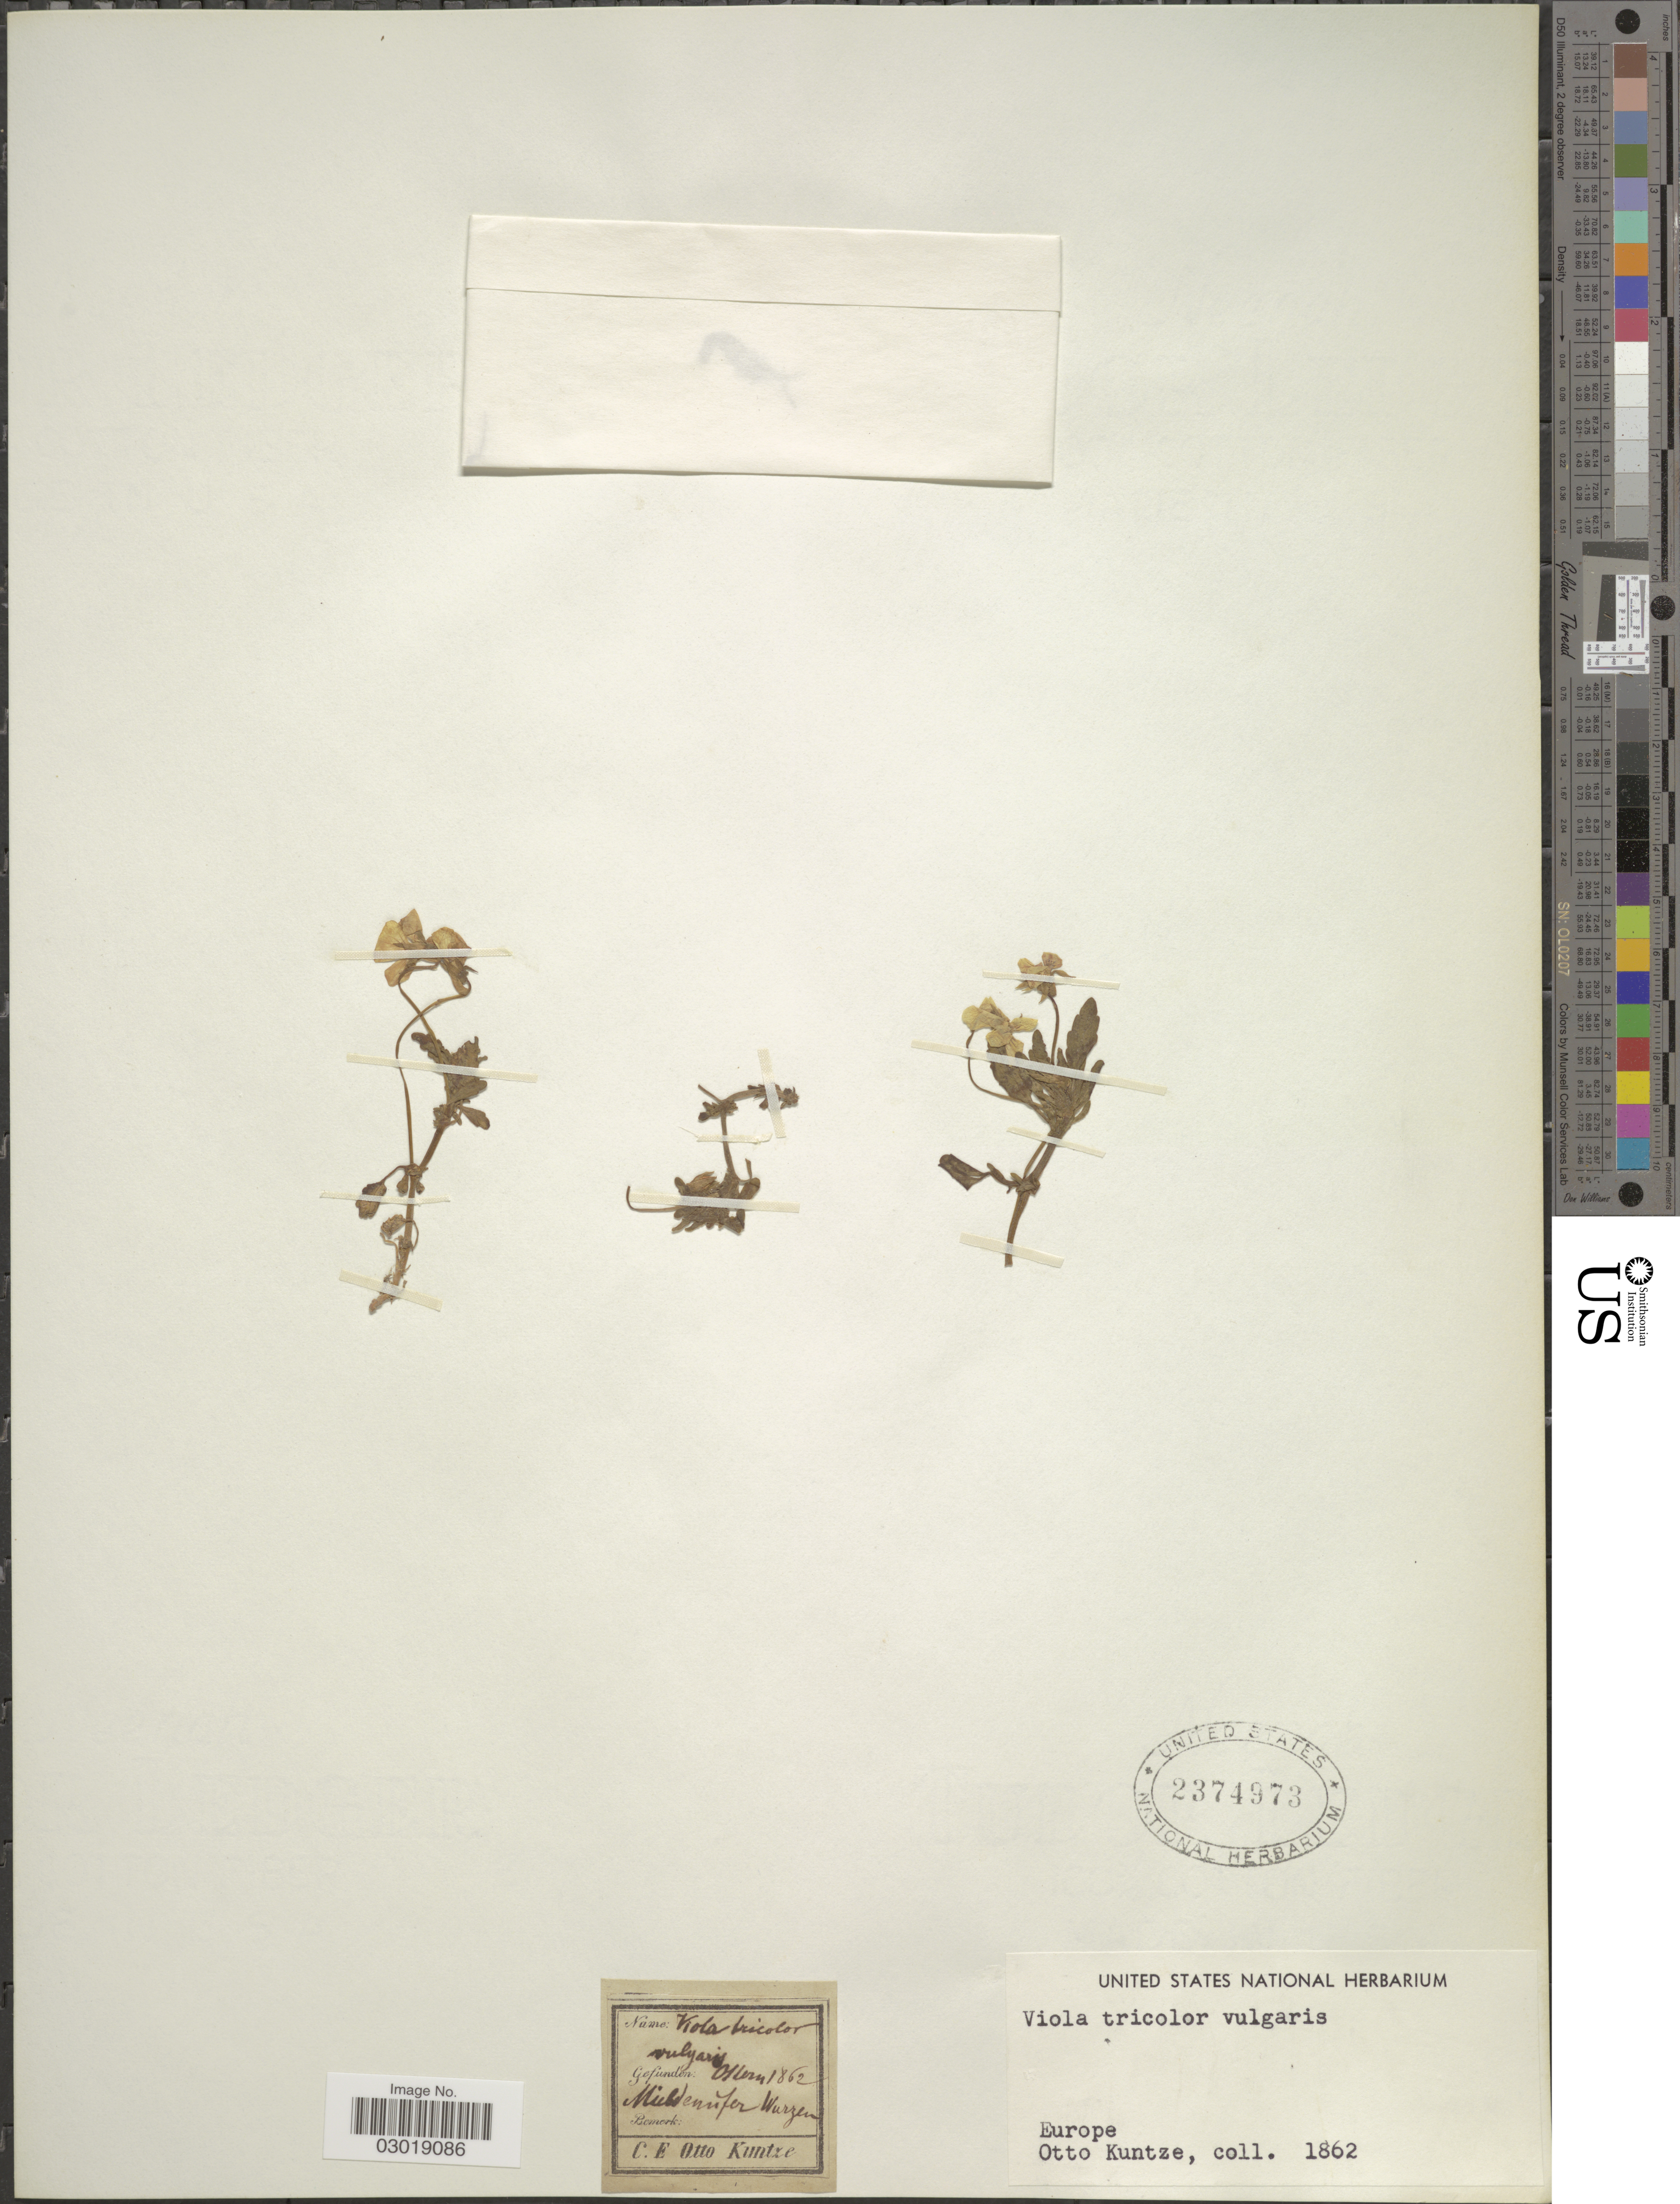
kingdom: Plantae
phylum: Tracheophyta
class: Magnoliopsida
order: Malpighiales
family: Violaceae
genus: Viola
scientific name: Viola tricolor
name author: L.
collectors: C.E.O. Kuntze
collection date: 1862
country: Germany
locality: Oherm [interpreted], Mubdennfer [interpreted] Wurzen, Europe.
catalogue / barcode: US 2374973